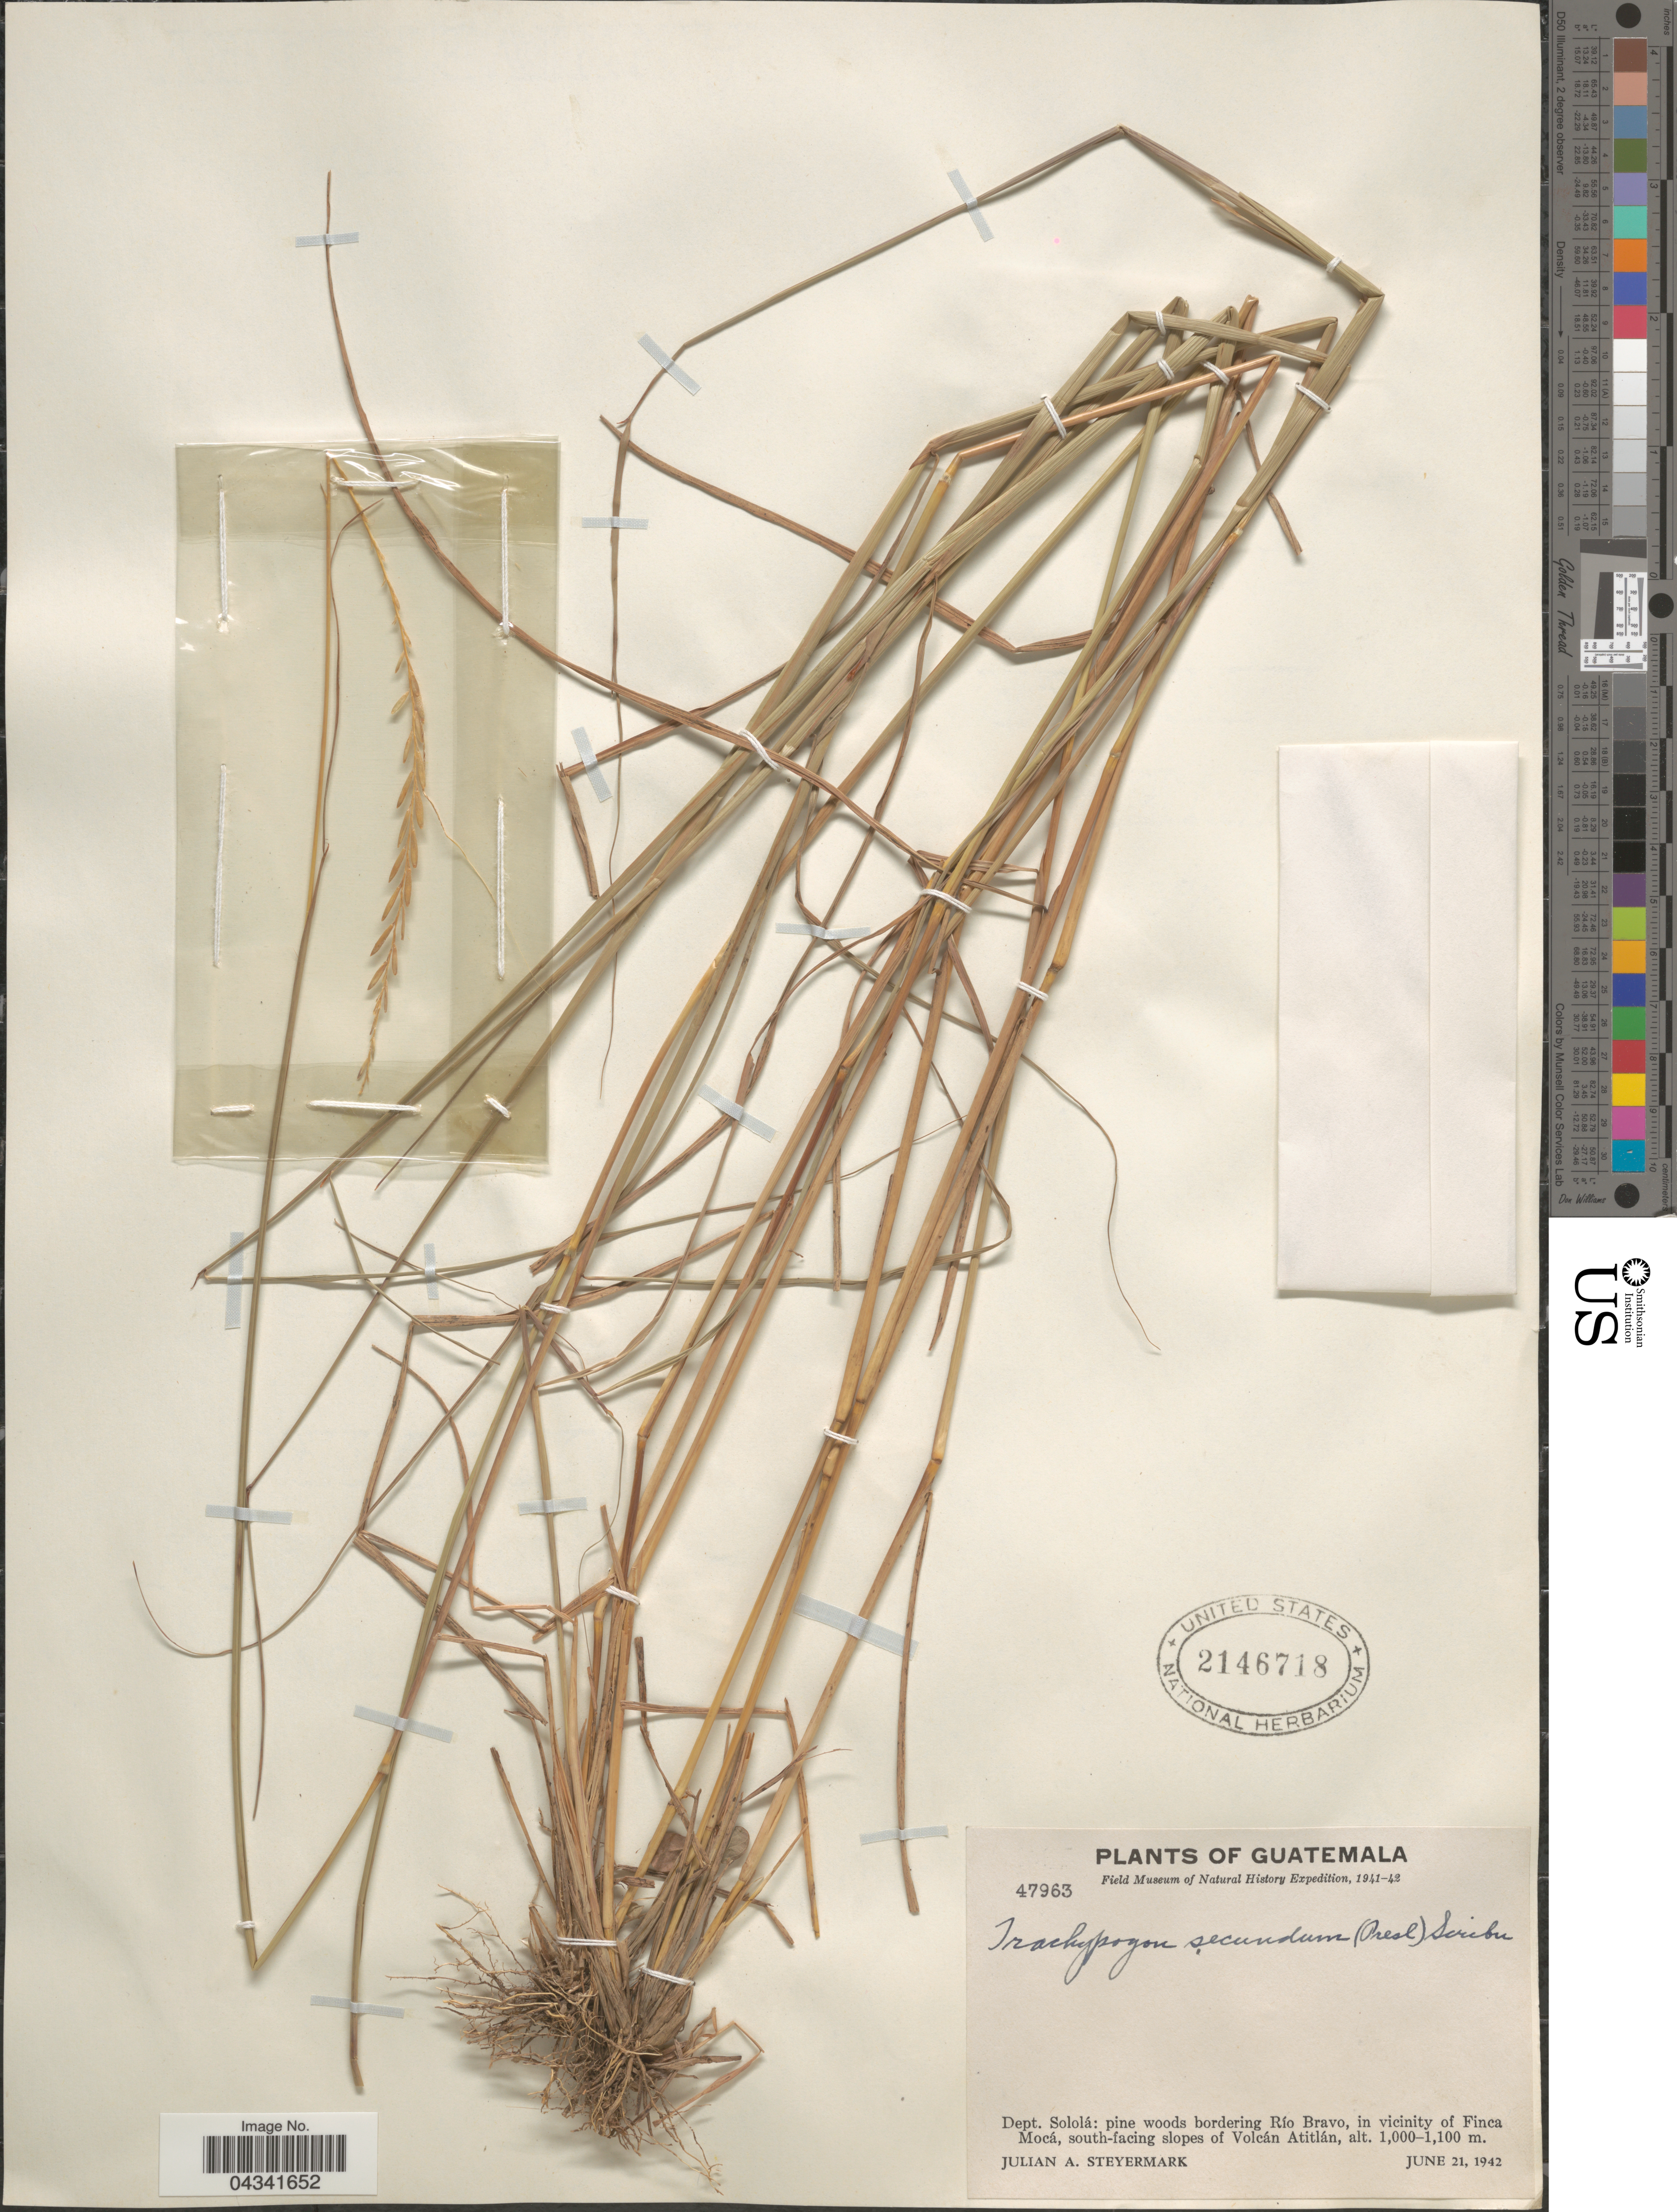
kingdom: Plantae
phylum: Tracheophyta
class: Liliopsida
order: Poales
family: Poaceae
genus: Trachypogon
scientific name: Trachypogon spicatus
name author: (L. f.) Kuntze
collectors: J. Steyermark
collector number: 47963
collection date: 1942-06-21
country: Guatemala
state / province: Solola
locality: Field Museum of Natural History Expedition, 1941-42. Dept. Sololá: pine woods bordering Río Bravo, in vicinity of Finca Mocá, south-facing slopes of Vocán Atitlán.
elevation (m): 1000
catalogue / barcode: US 2146718